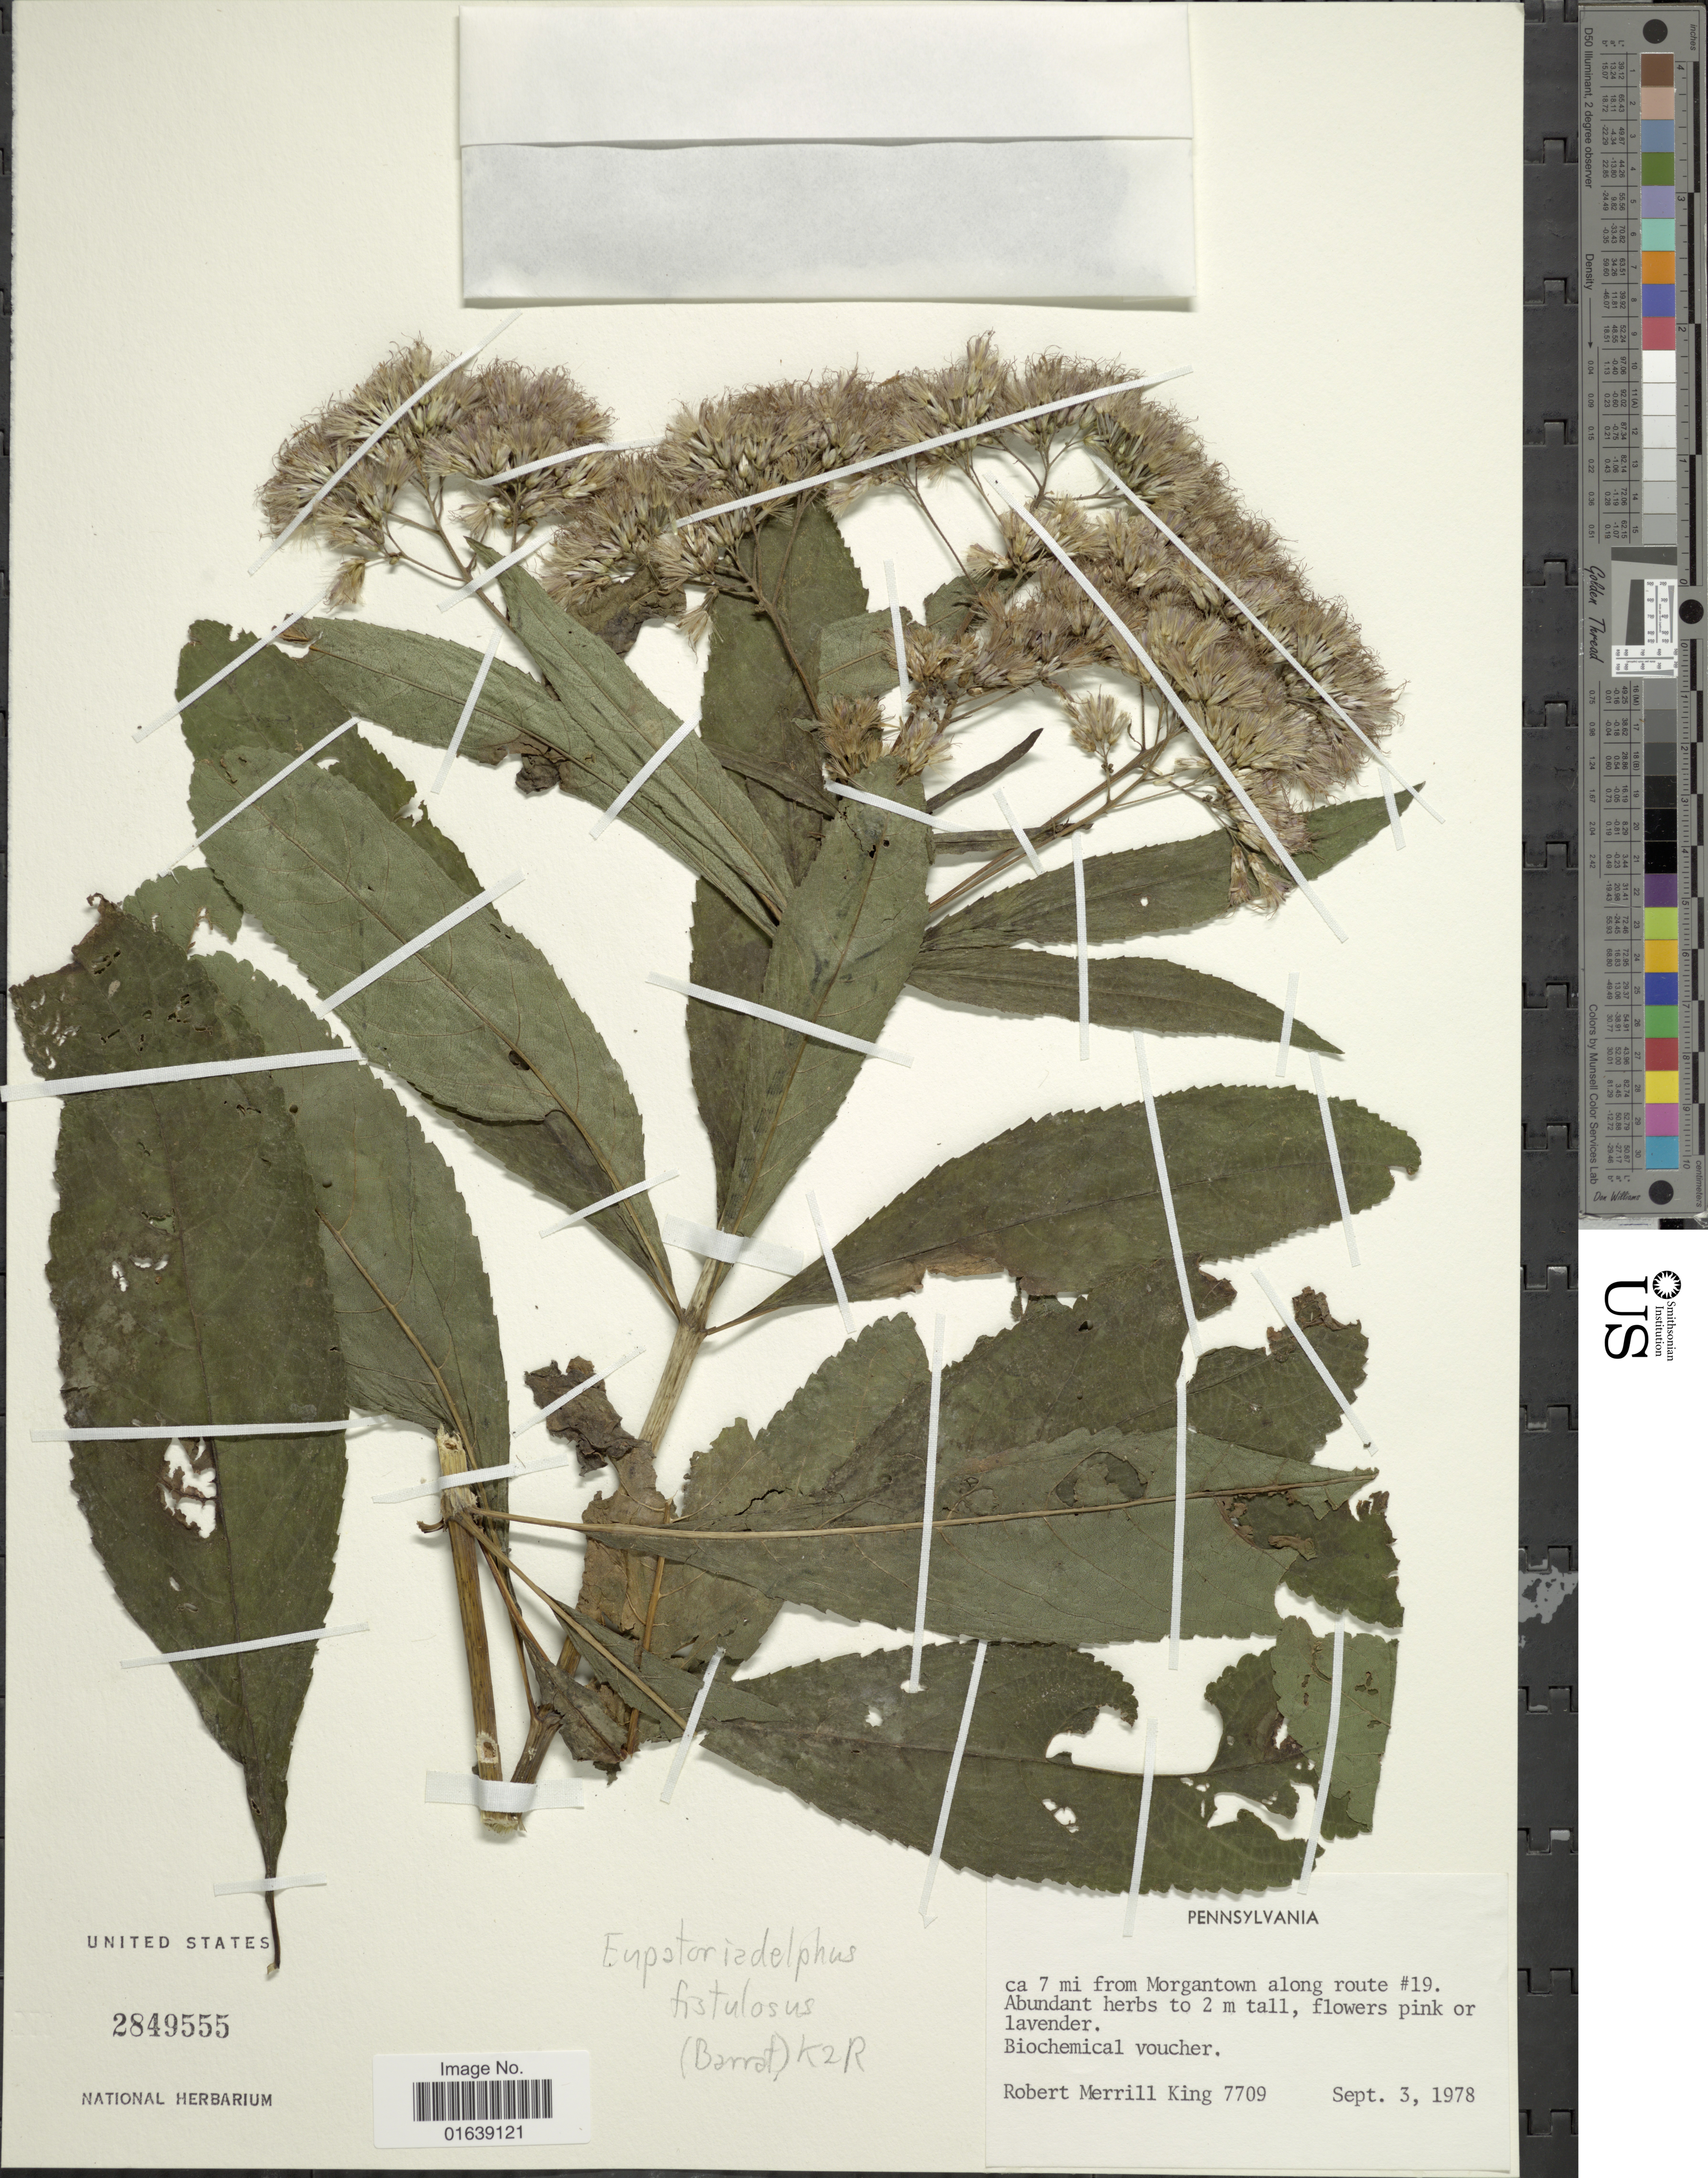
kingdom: Plantae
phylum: Tracheophyta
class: Magnoliopsida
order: Asterales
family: Asteraceae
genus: Eupatorium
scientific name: Eupatorium fistulosum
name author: Barratt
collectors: R. M. King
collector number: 7709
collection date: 1978-09-03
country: United States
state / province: Pennsylvania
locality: Pennsylvania. ca 7 mi from Morgantown along route#19.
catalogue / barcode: US 2849555